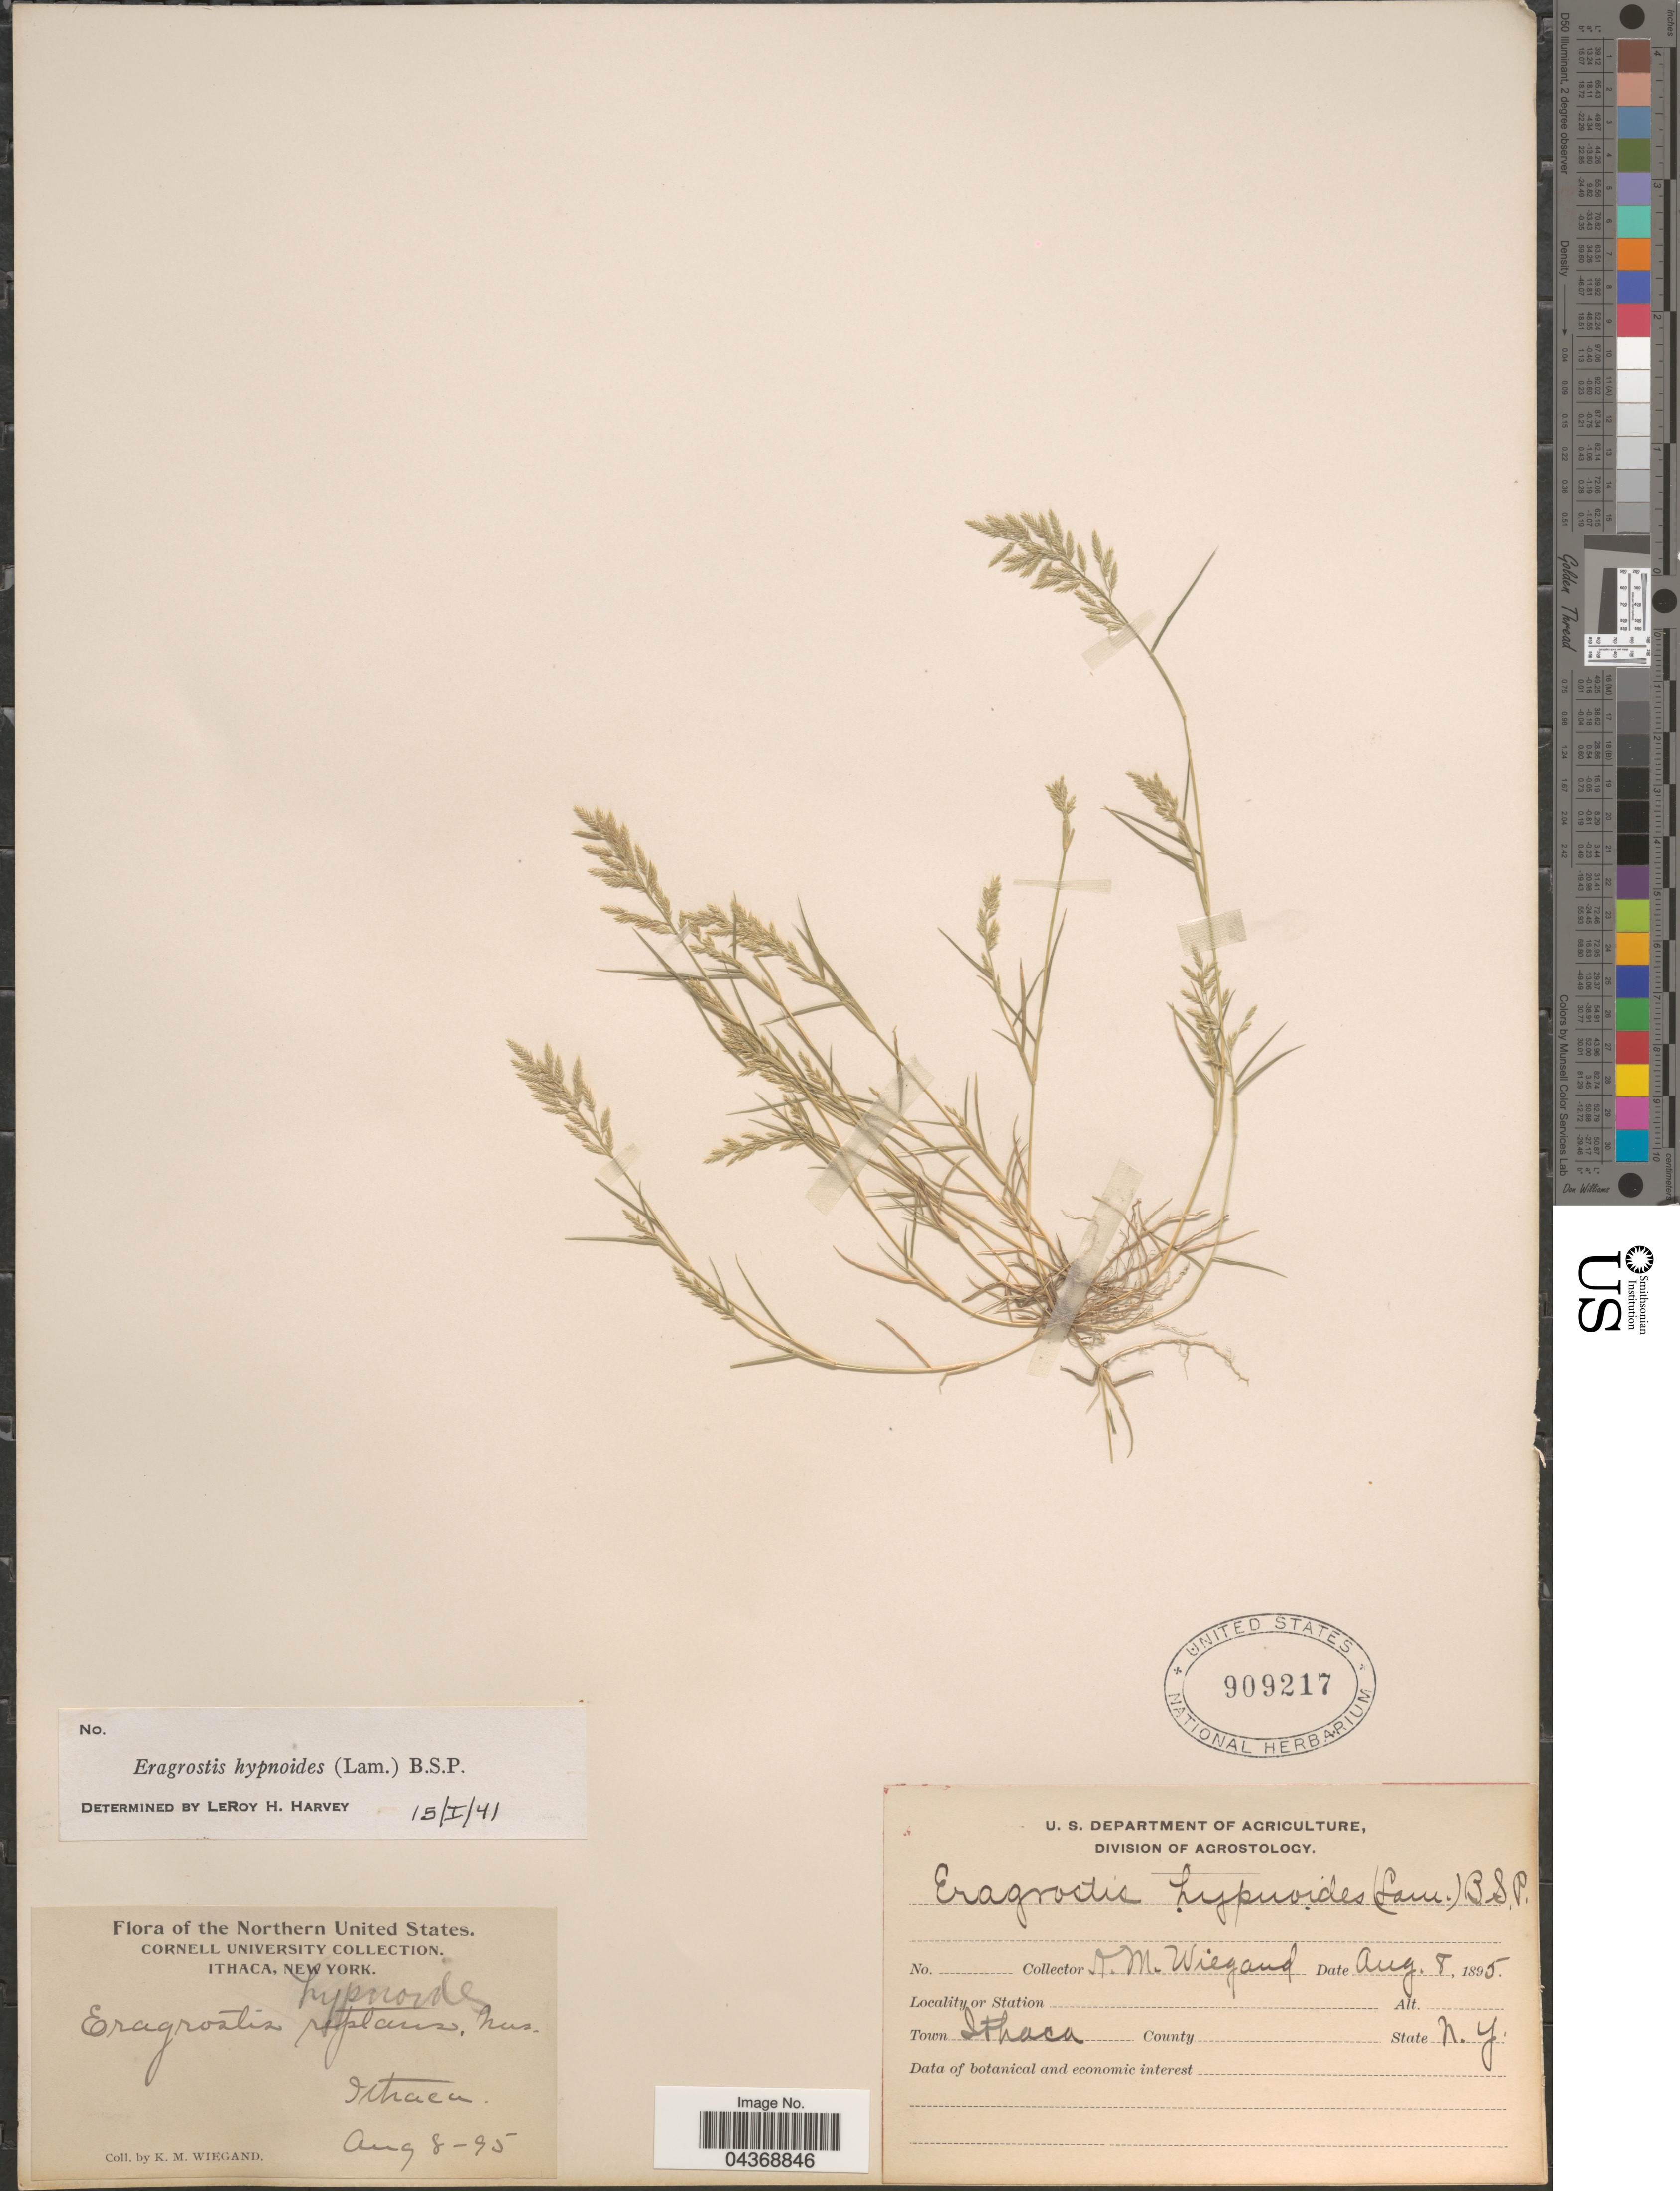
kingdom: Plantae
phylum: Tracheophyta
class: Liliopsida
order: Poales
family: Poaceae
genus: Eragrostis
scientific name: Eragrostis hypnoides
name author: (Lam.) Britton, Stearns & Poggenb.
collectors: K. M. Wiegand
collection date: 1895-08-08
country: United States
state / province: New York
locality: The Northern United States. Town Ithaca.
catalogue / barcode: US 909217